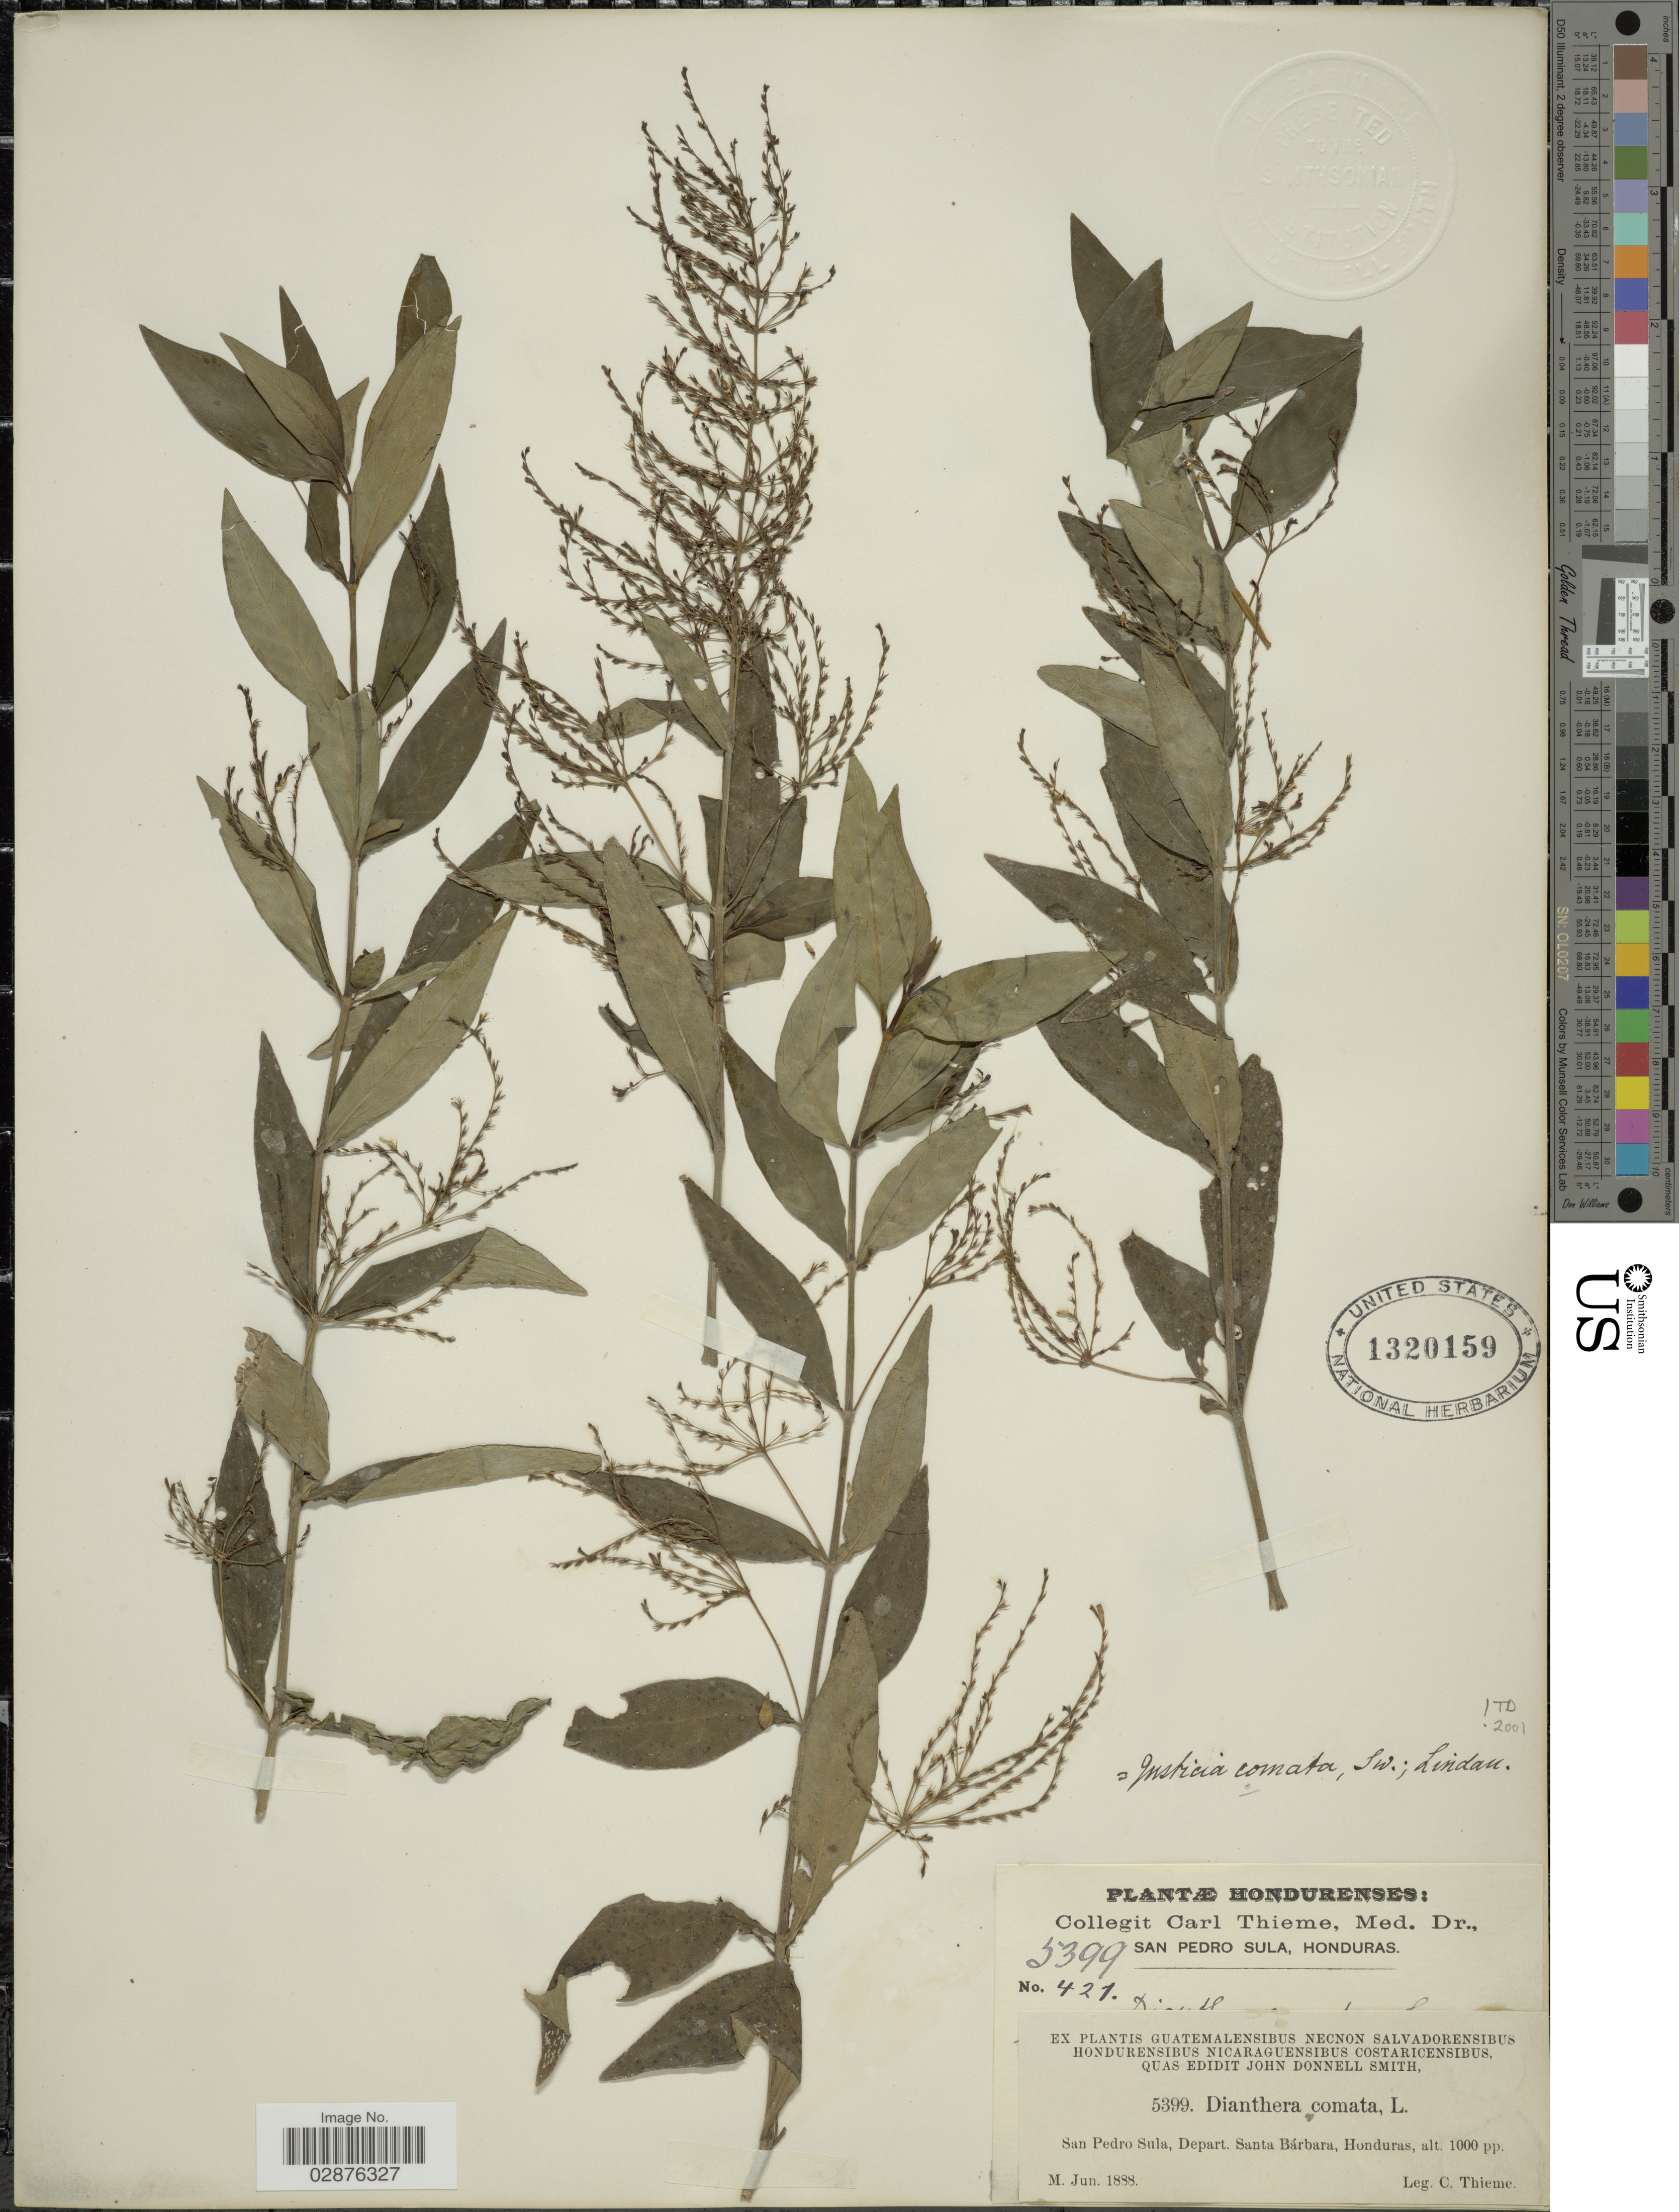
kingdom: Plantae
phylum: Tracheophyta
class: Magnoliopsida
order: Lamiales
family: Acanthaceae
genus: Justicia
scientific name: Justicia comata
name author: (L.) Lam.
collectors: C. Thieme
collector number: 5399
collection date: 1888-06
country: Honduras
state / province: Santa Bárbara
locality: San Pedro Sula, Depart. Santa Bárbara.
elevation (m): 305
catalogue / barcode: US 1320159